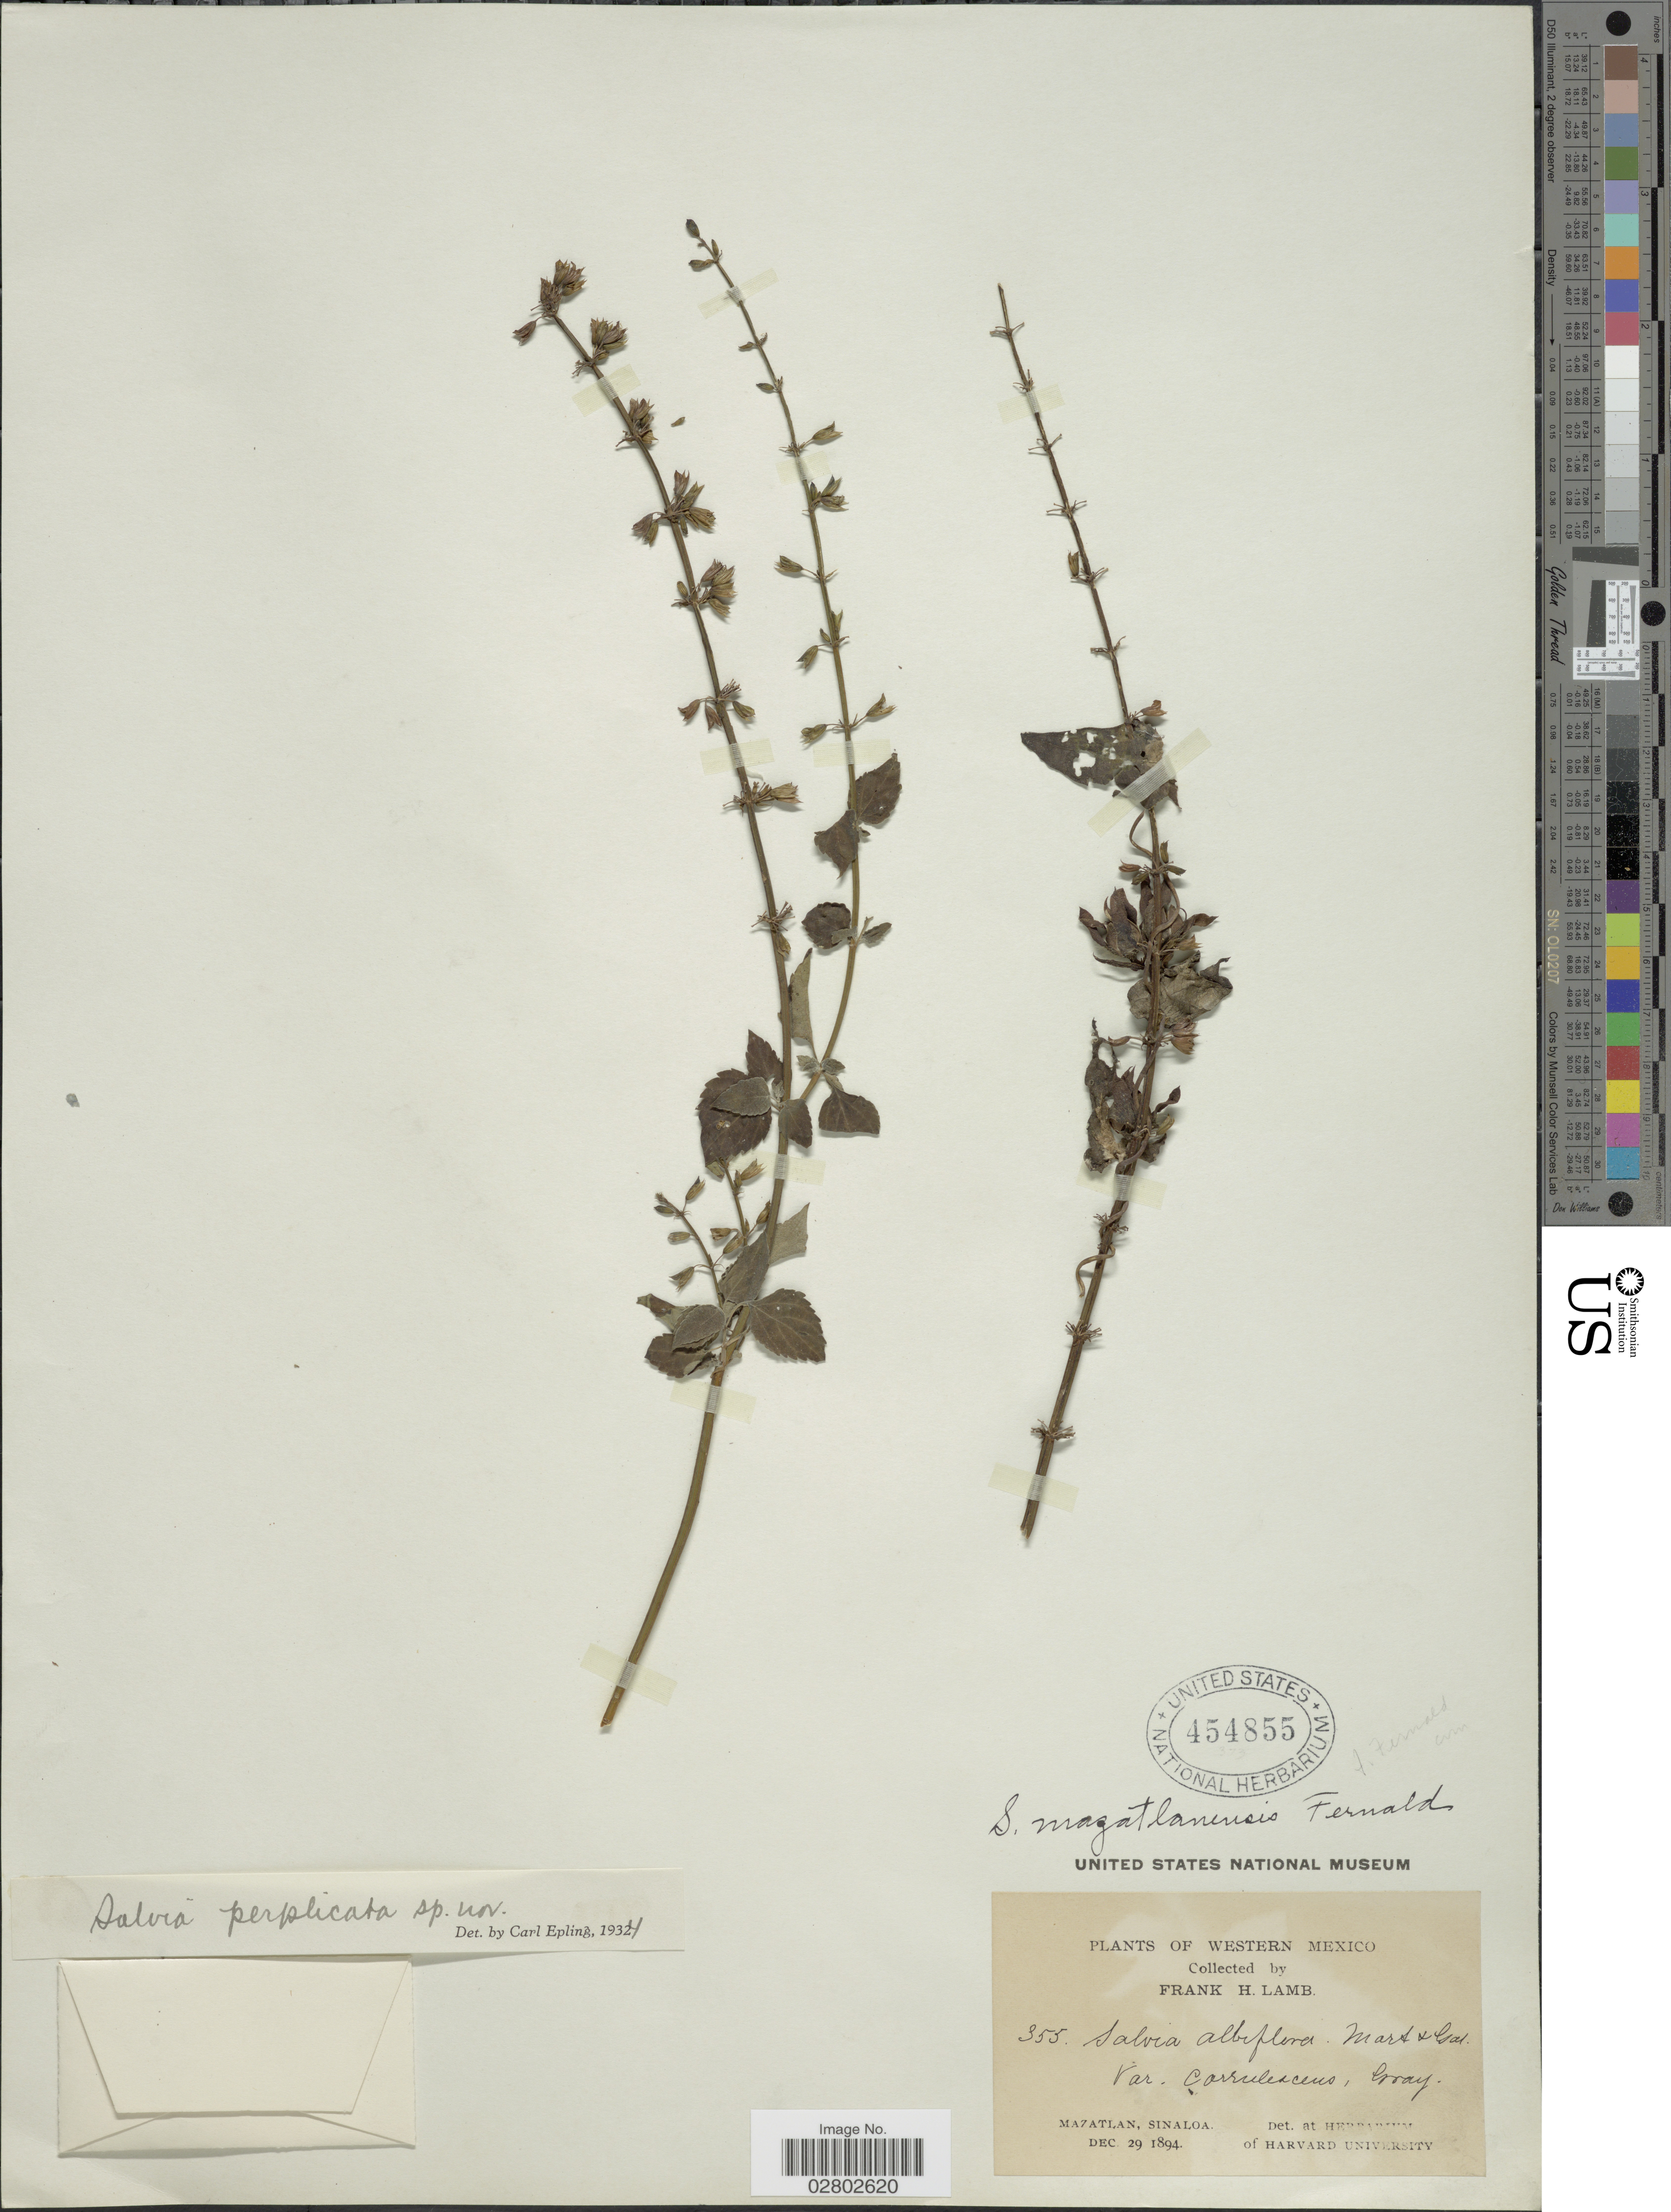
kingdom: Plantae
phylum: Tracheophyta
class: Magnoliopsida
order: Lamiales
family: Lamiaceae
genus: Salvia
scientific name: Salvia perplicata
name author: Epling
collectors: F. H. Lamb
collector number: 355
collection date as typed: Dec 29 1894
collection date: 1894-12-29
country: Mexico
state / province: Sinaloa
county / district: Mazatlán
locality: Mazatlán.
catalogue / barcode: US 454855